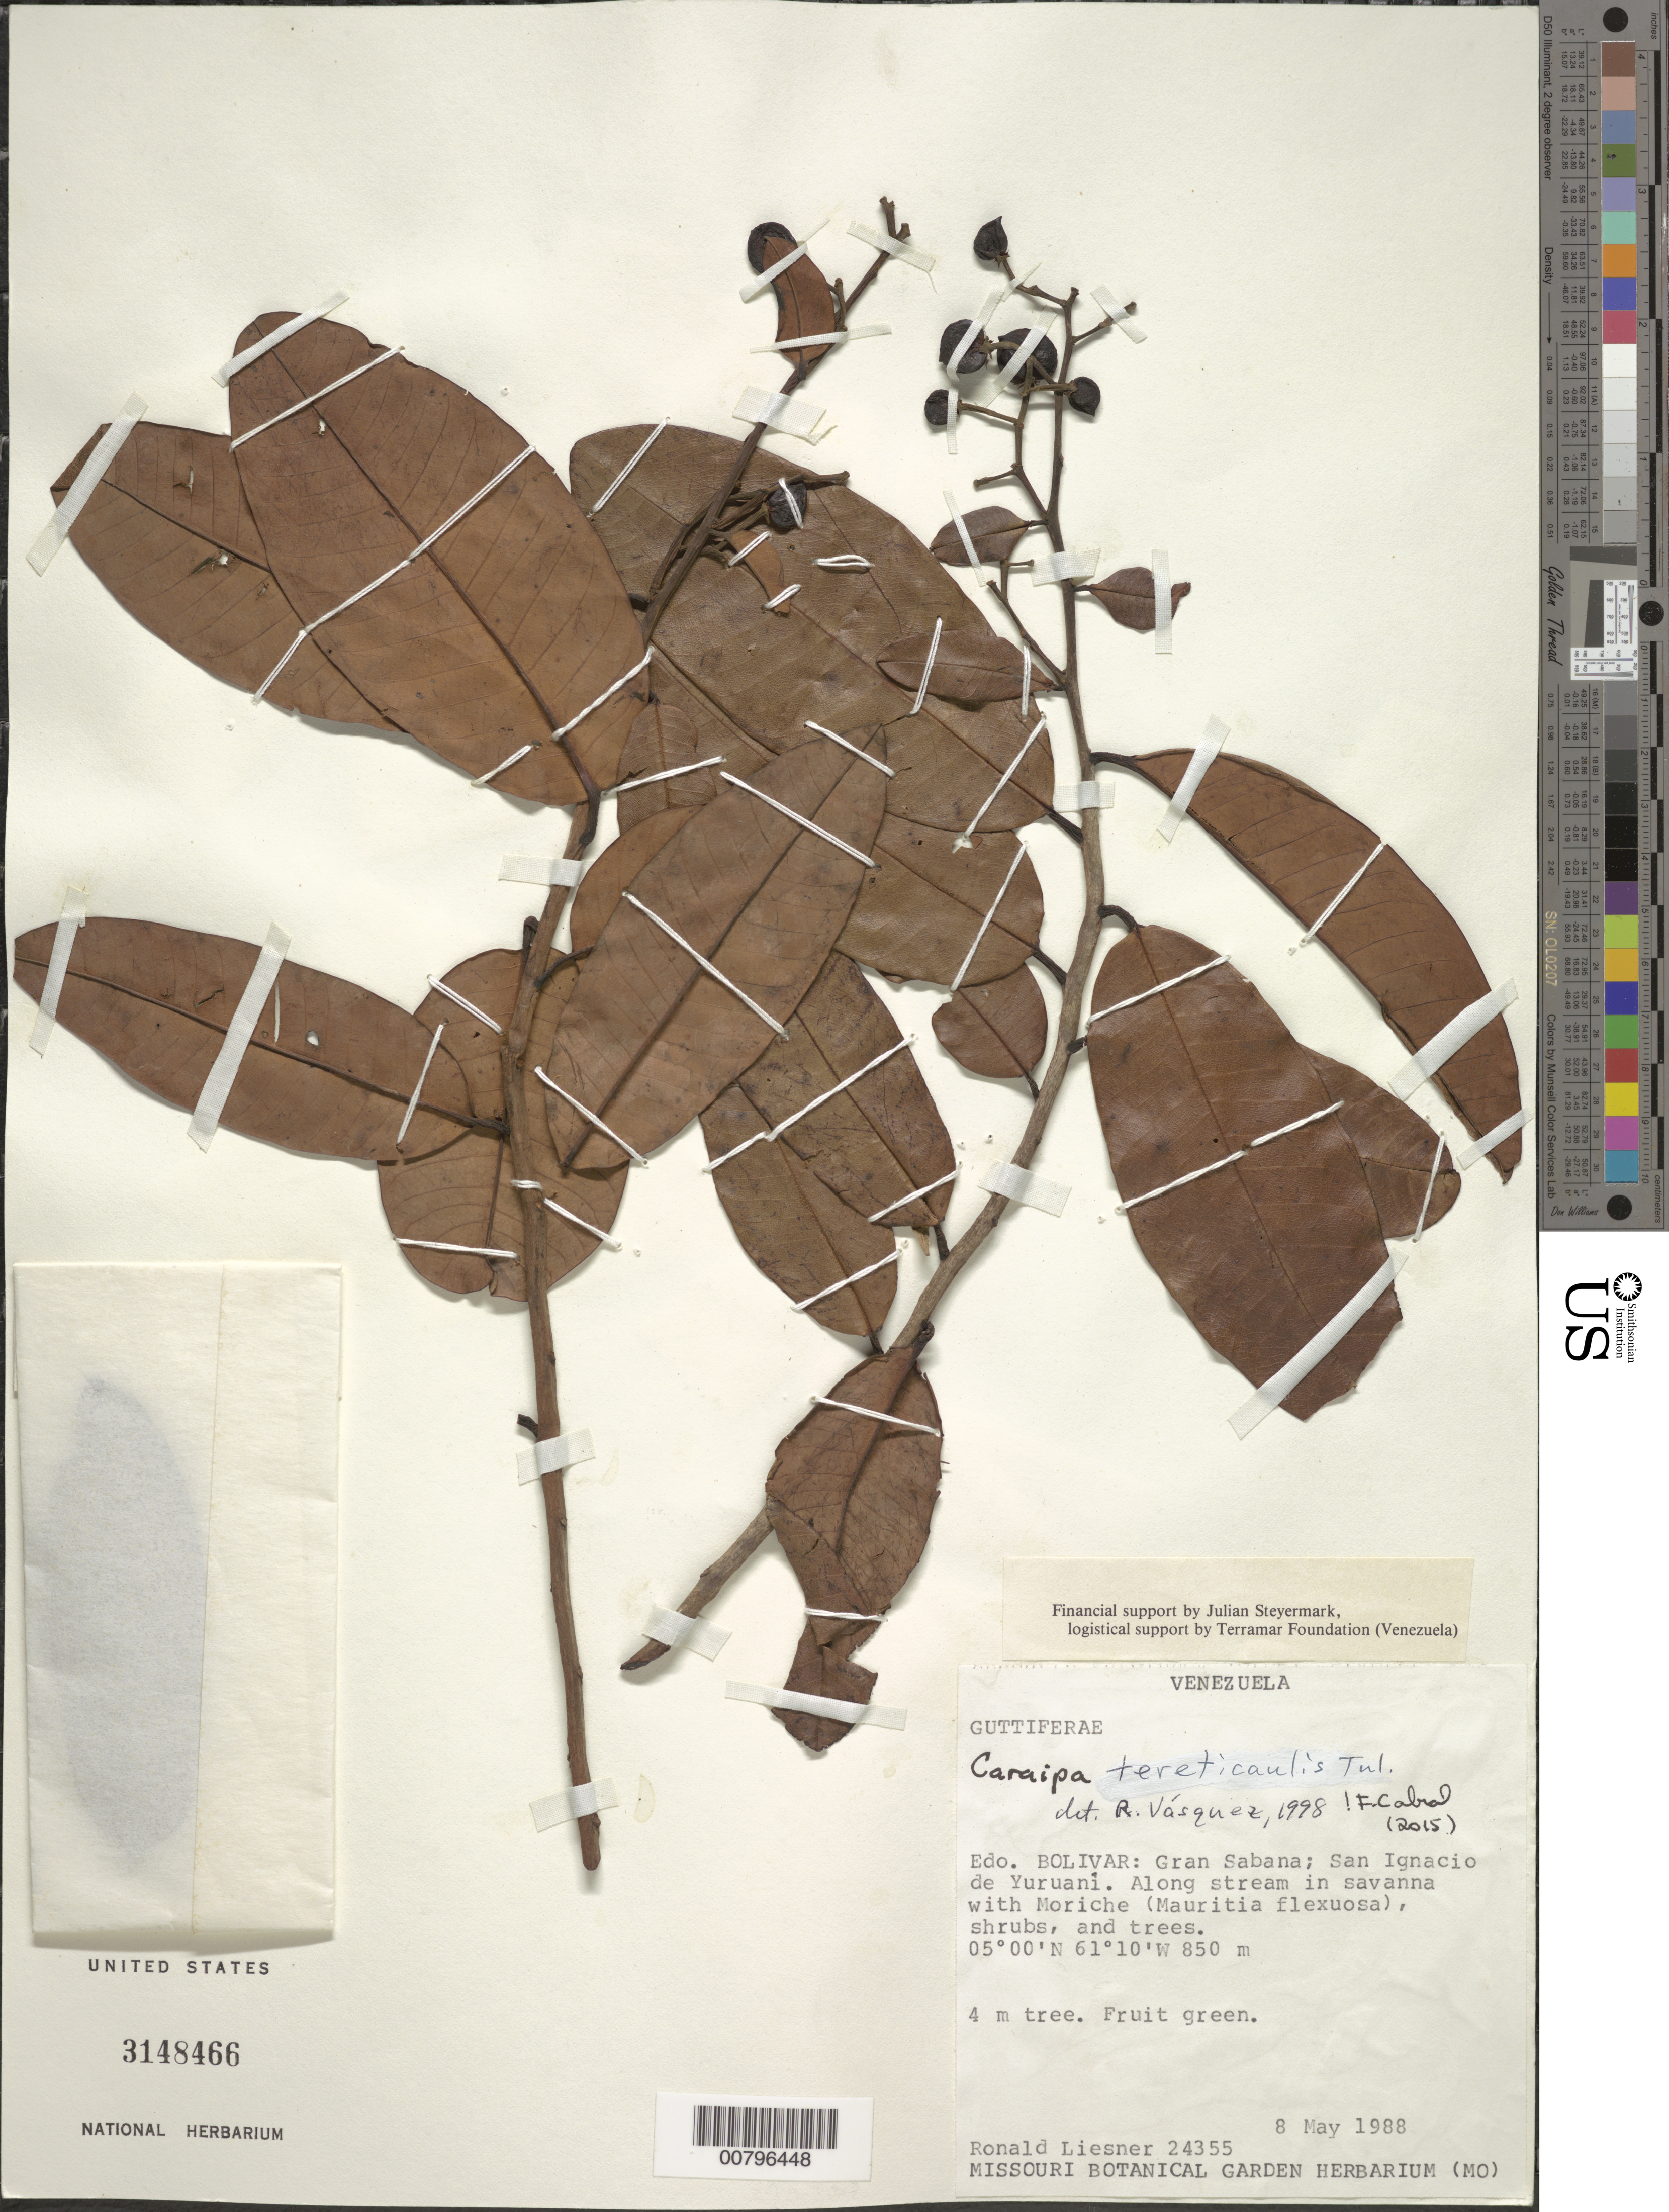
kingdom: Plantae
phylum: Tracheophyta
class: Magnoliopsida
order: Malpighiales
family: Calophyllaceae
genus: Caraipa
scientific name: Caraipa tereticaulis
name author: Tul.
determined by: Vásquez, Roberto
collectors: R. L. Liesner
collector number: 24355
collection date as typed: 8-May-88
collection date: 1988-05-08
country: Venezuela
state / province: Bolívar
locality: Gran Sabana, San Ignacio de Yuruani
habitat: Along stream in savanna with Moriche palms (Mauritia flexuosa), shrubs, and trees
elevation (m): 850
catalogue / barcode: US 3148466